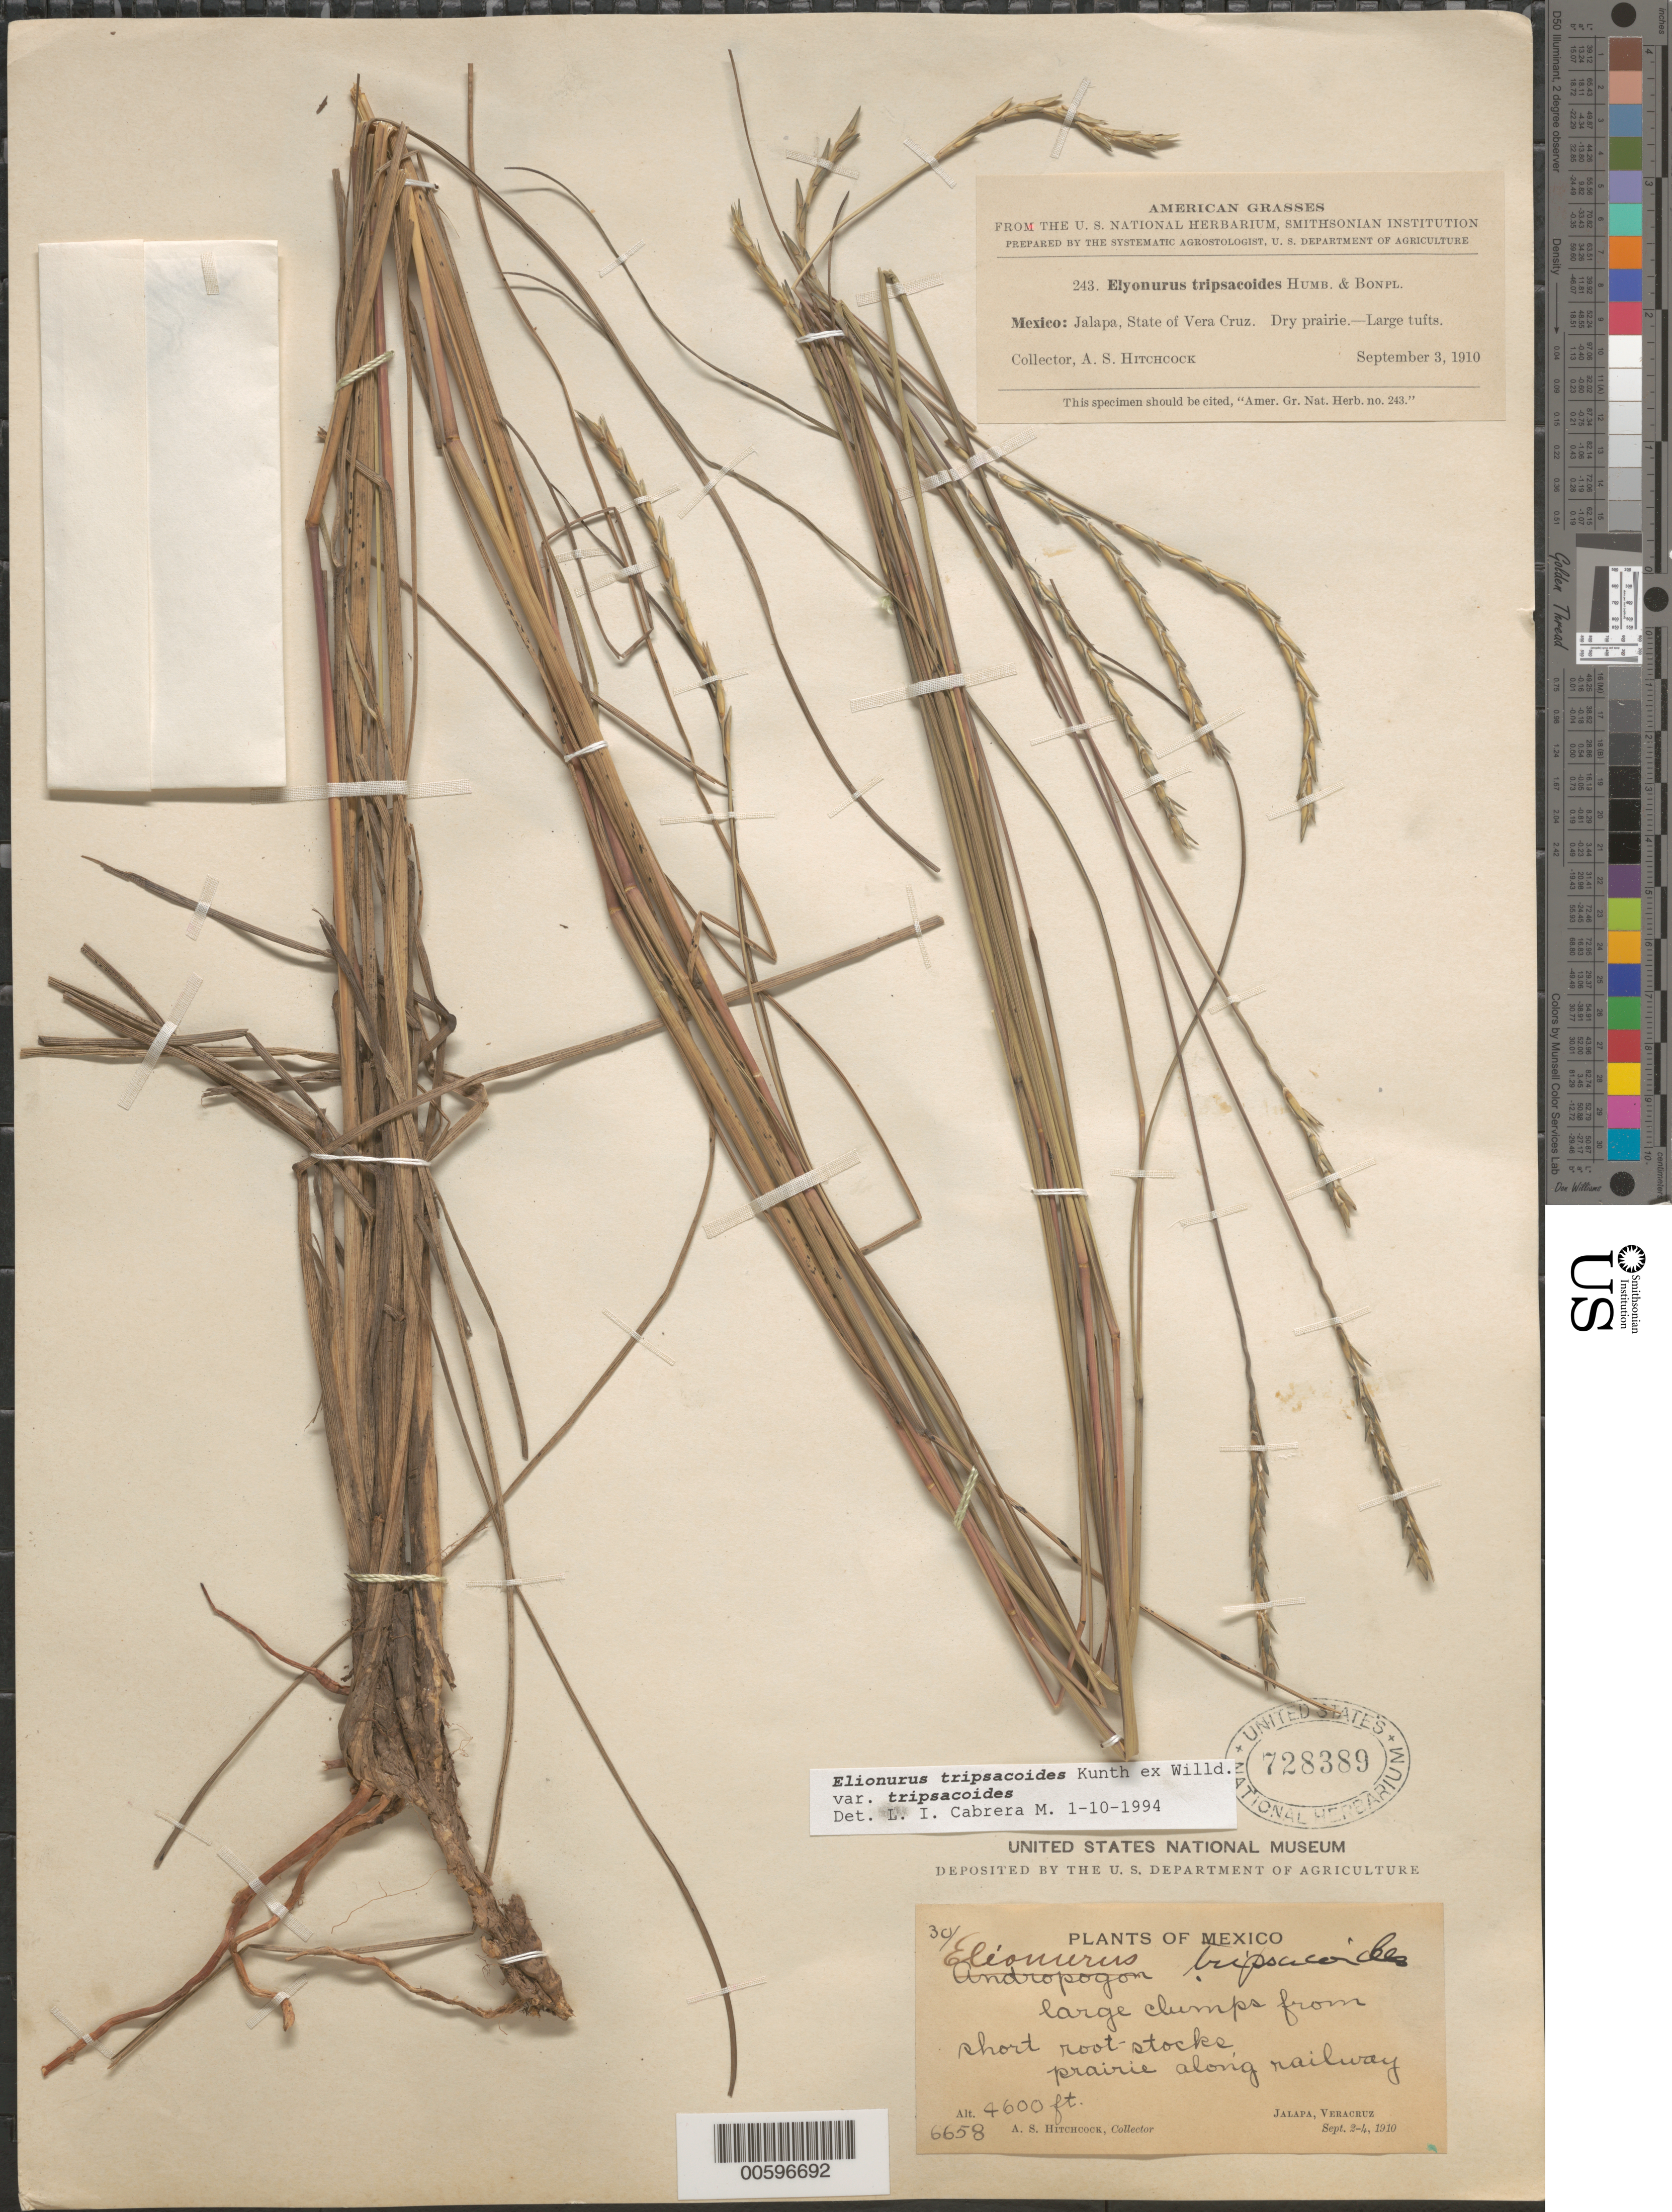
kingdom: Plantae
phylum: Tracheophyta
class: Liliopsida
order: Poales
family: Poaceae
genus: Elionurus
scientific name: Elionurus tripsacoides var. tripsacoides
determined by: Cabrera M., L. I.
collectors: A. S. Hitchcock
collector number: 6658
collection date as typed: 2 Sep 1910 to 4 Sep 1910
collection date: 1910-09-02/1910-09-04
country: Mexico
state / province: Veracruz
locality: Jalapa.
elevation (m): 1402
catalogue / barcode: US 728389